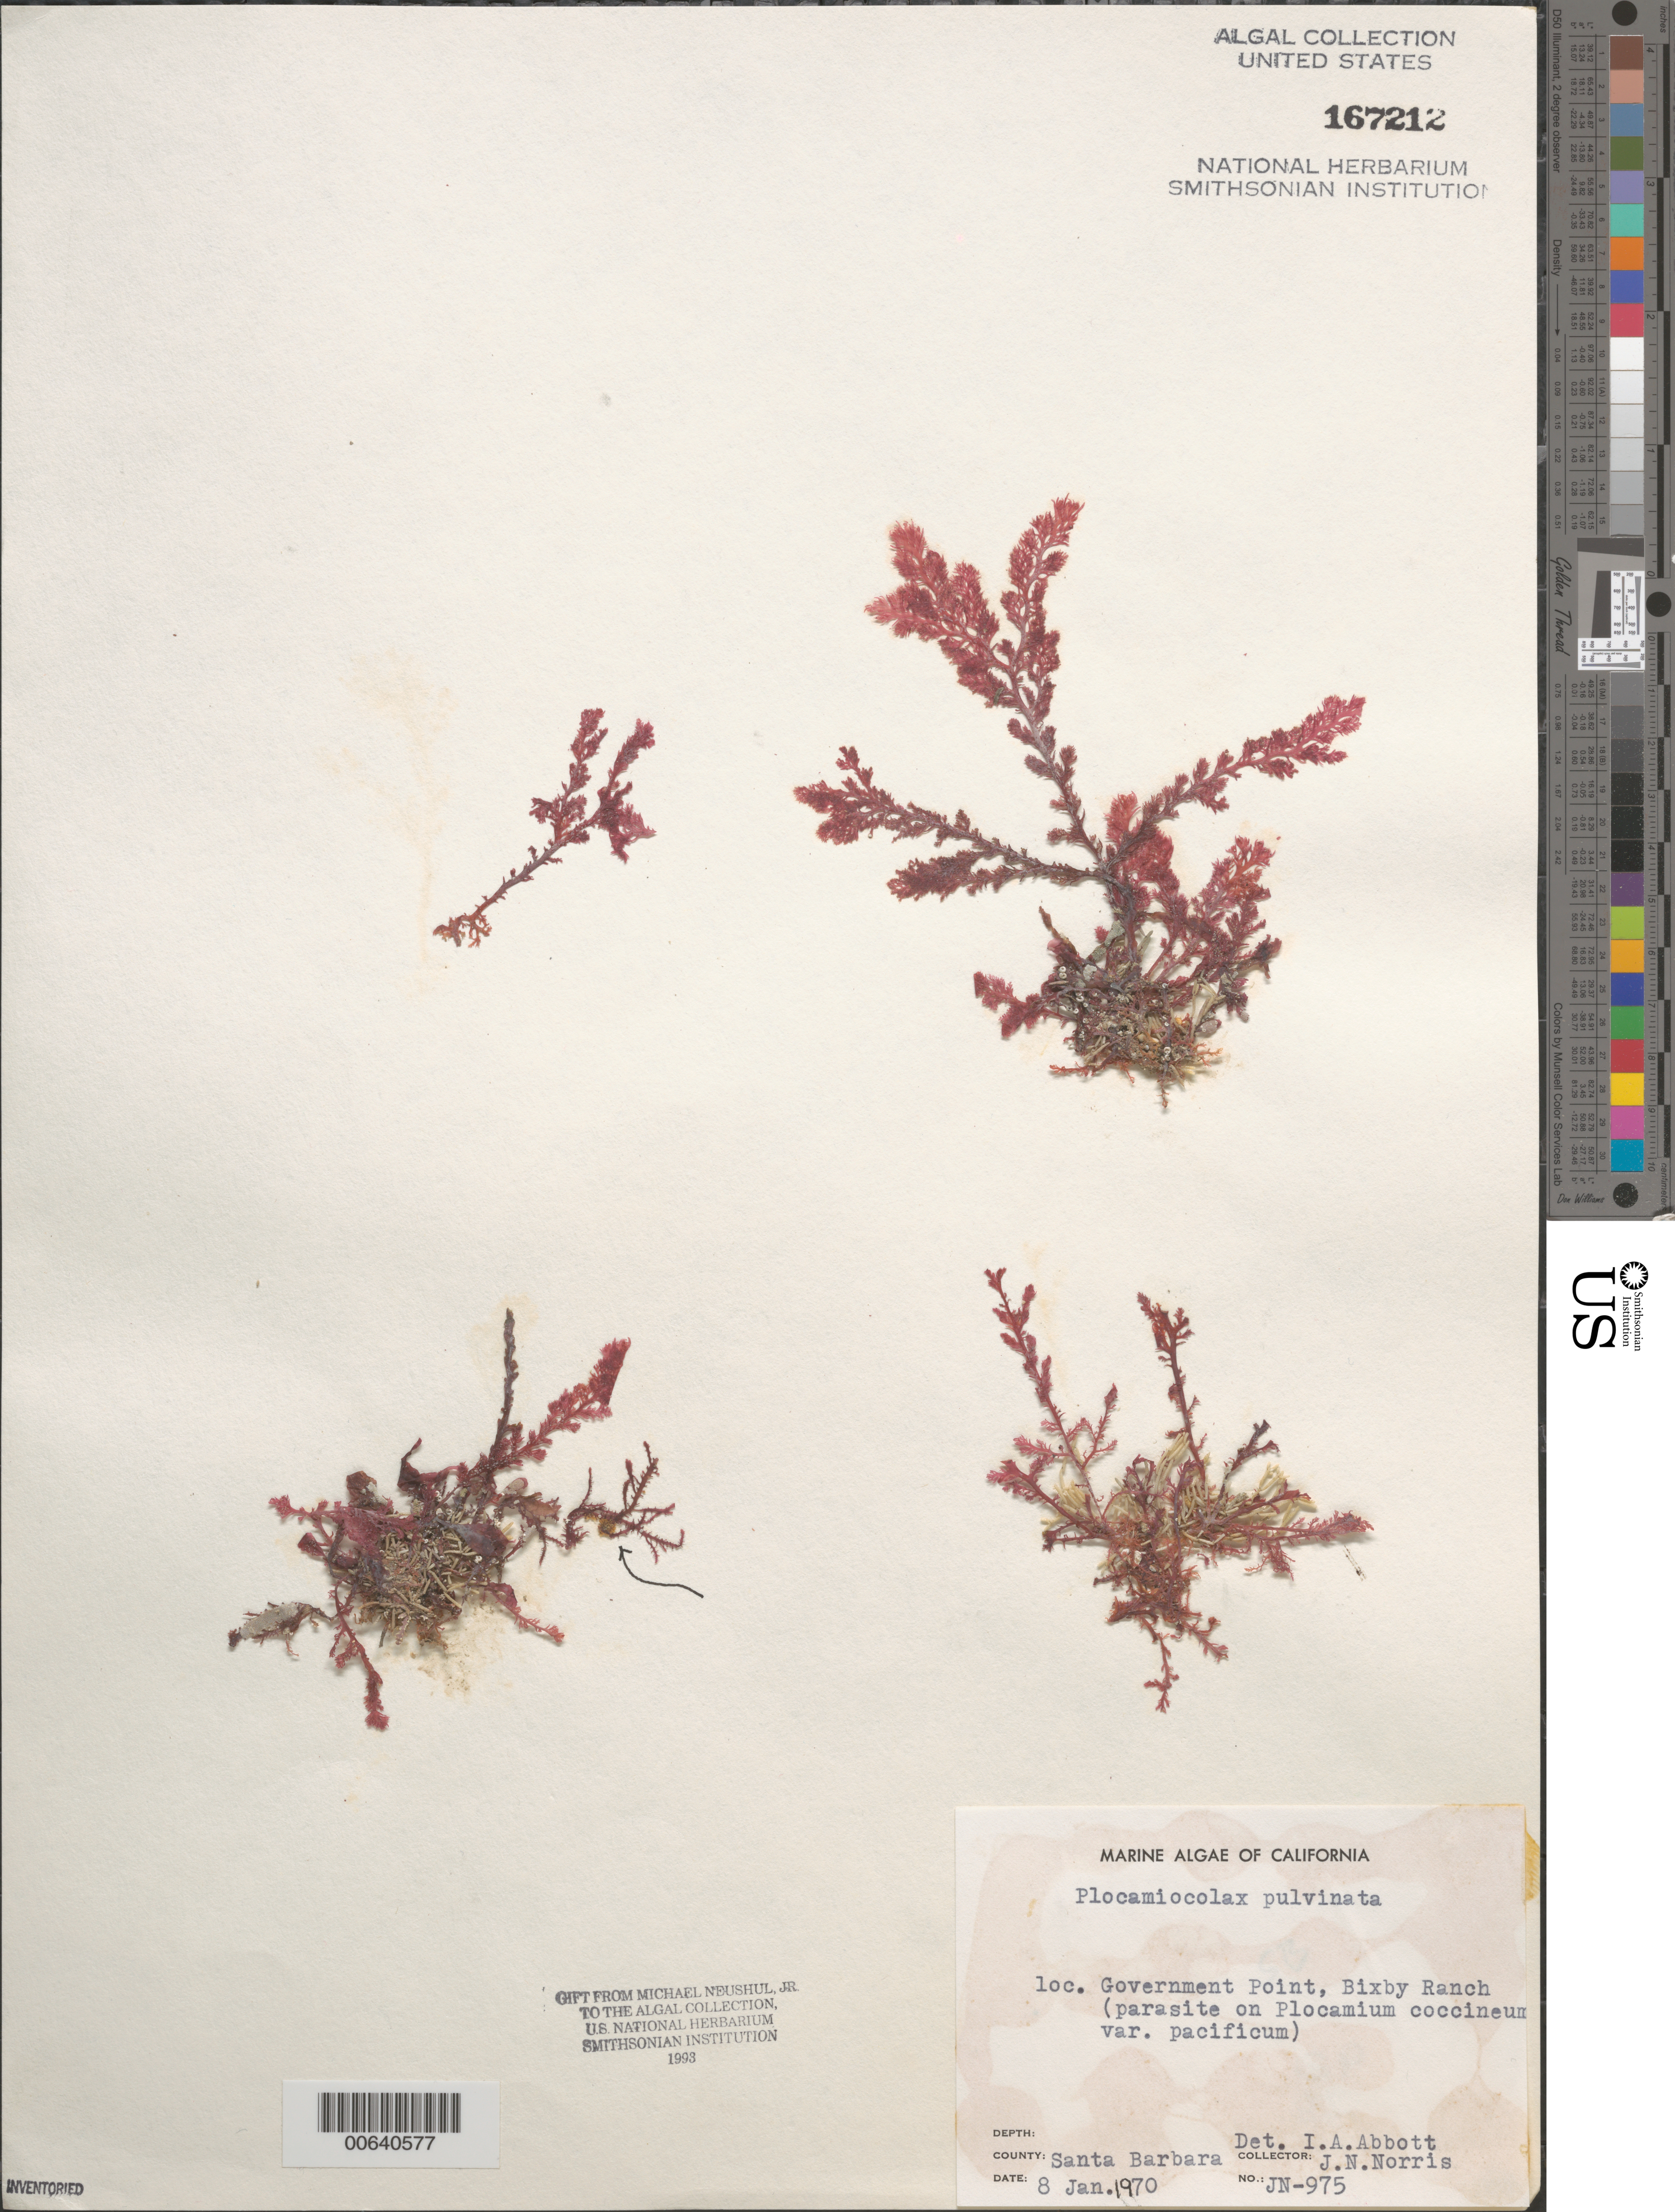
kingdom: Plantae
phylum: Rhodophyta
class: Florideophyceae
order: Plocamiales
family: Plocamiaceae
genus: Plocamiocolax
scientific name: Plocamiocolax pulvinata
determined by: Abbott, Isabella A.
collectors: J. N. Norris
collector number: JN-975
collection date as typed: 08 Jan 1970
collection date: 1970-01-08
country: United States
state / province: California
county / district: Santa Barbara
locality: Government Point, Bixby Ranch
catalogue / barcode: US 167212